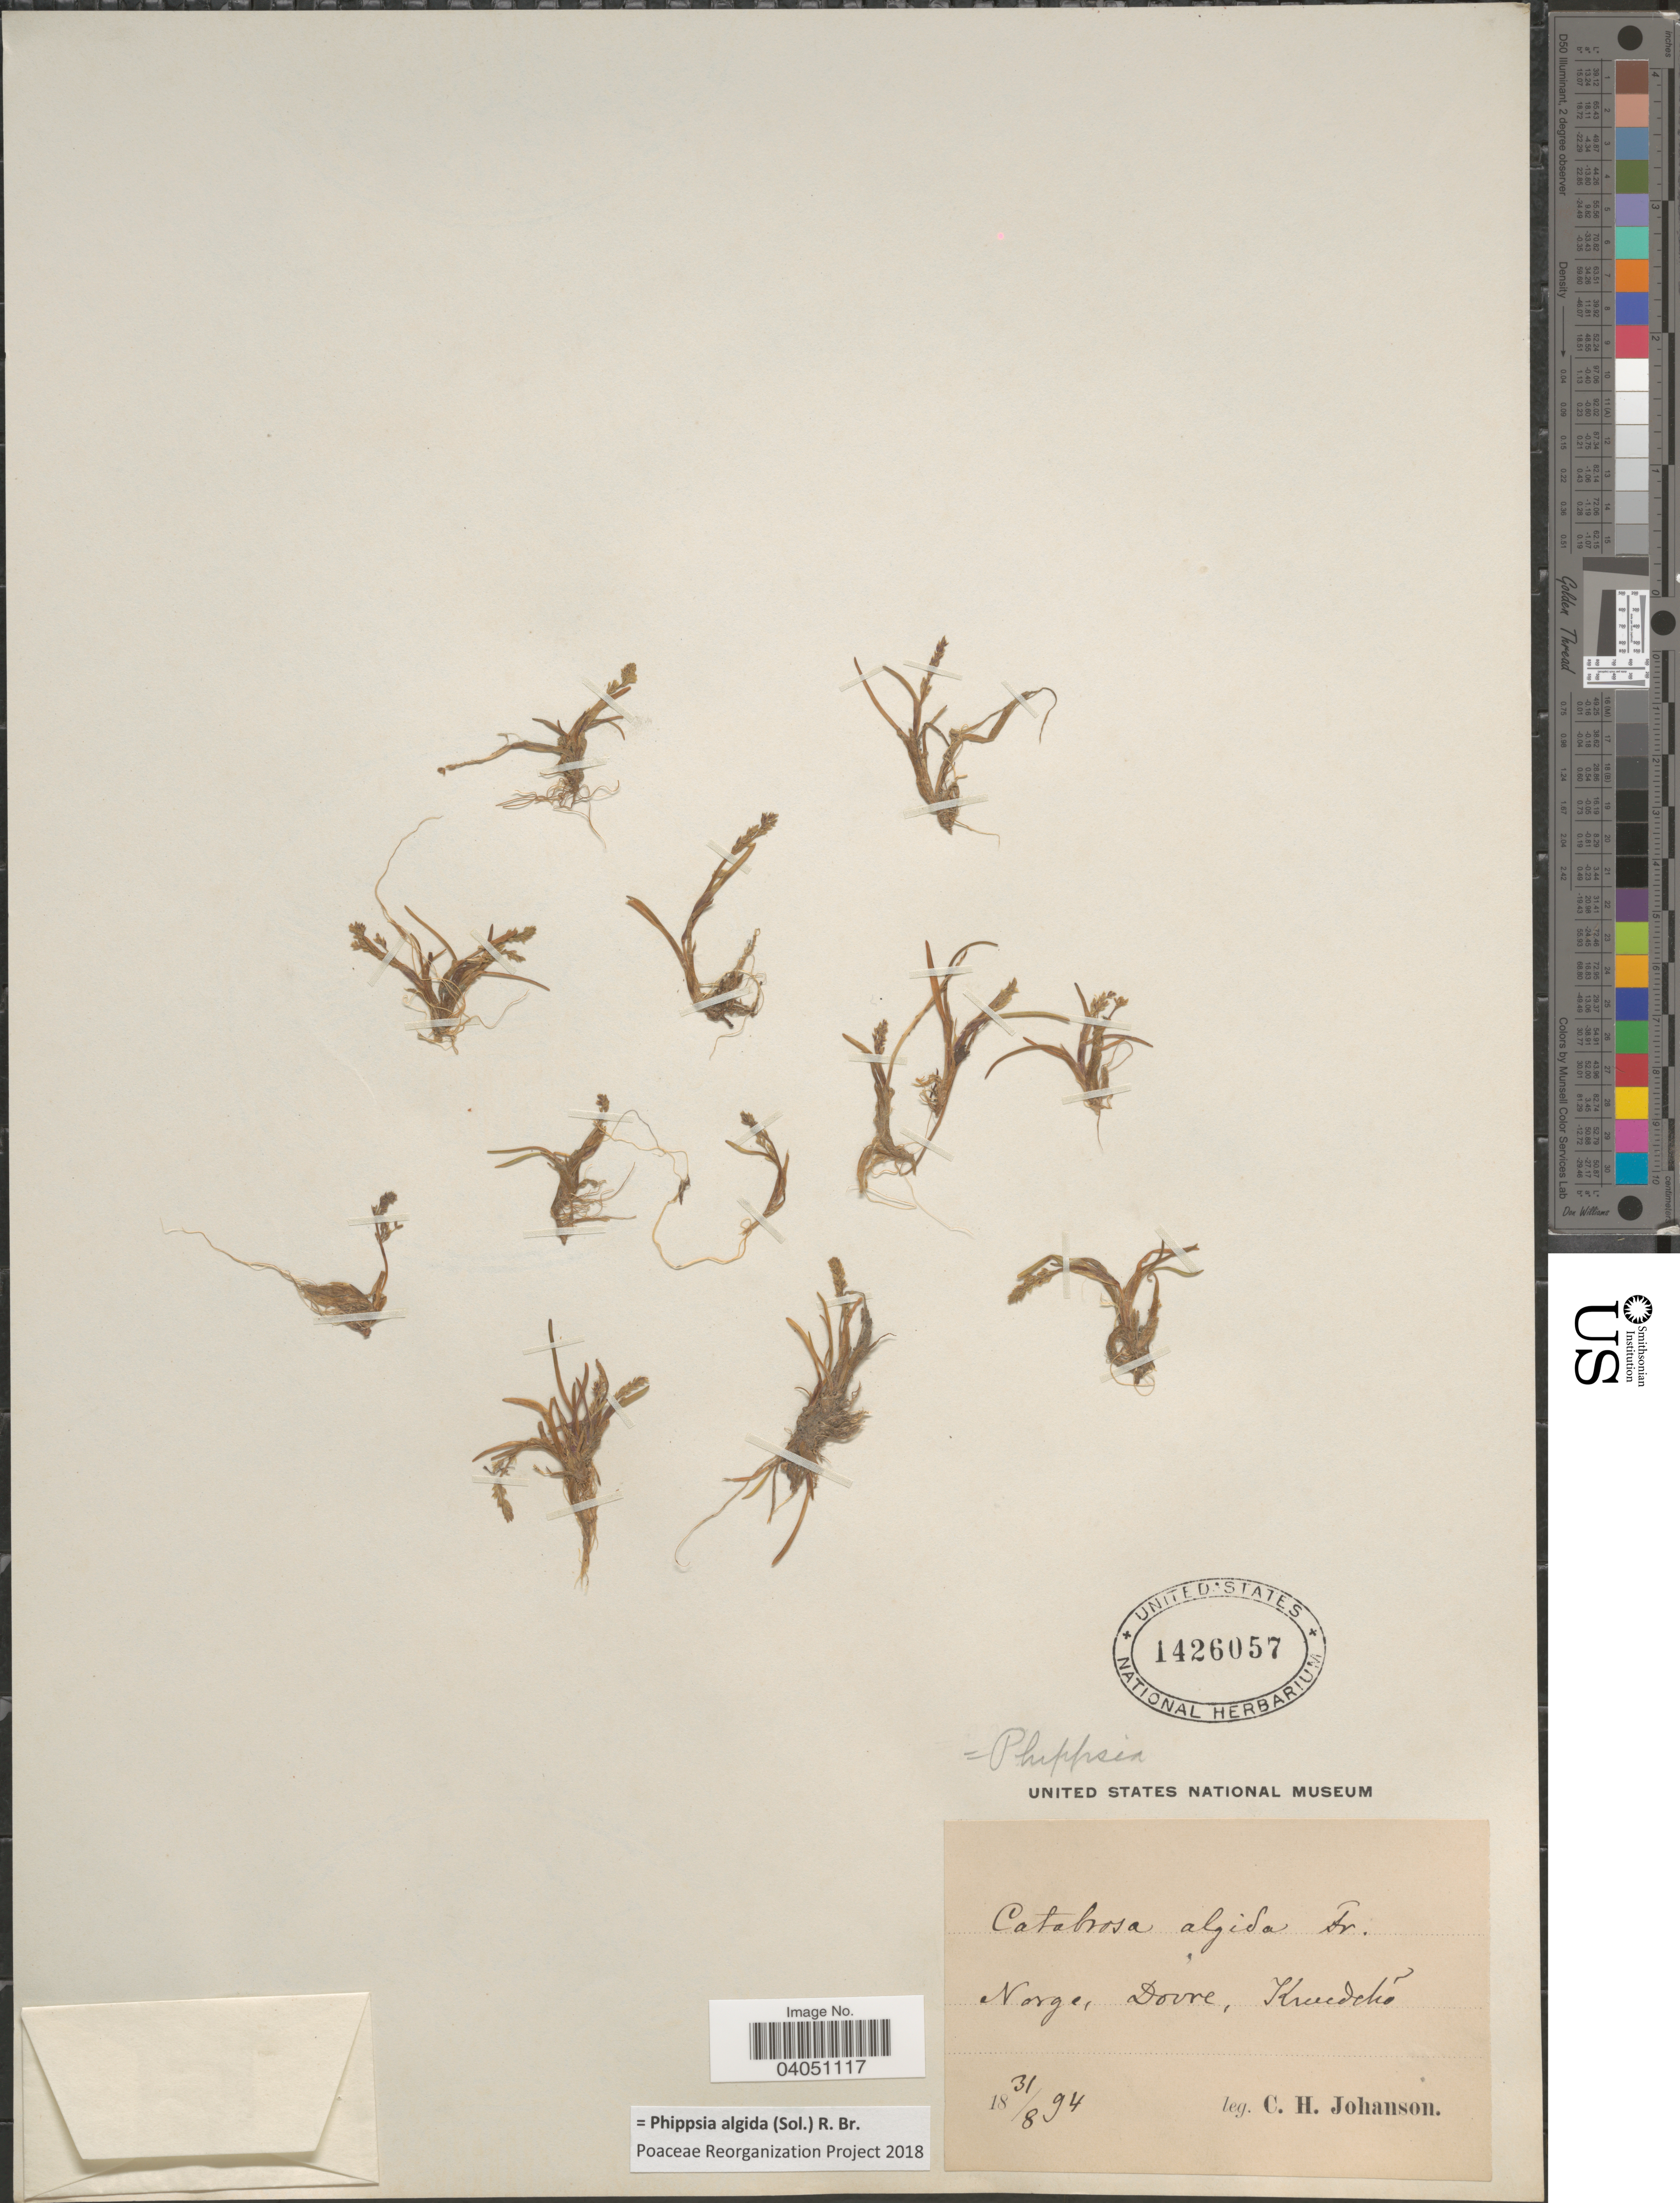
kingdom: Plantae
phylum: Tracheophyta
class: Liliopsida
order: Poales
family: Poaceae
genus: Phippsia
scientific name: Phippsia algida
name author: (Sol.) R. Br.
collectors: C. Johanson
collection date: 1894-08-31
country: Norway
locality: Norge, Dovre, Knudcho.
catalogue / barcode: US 1426057